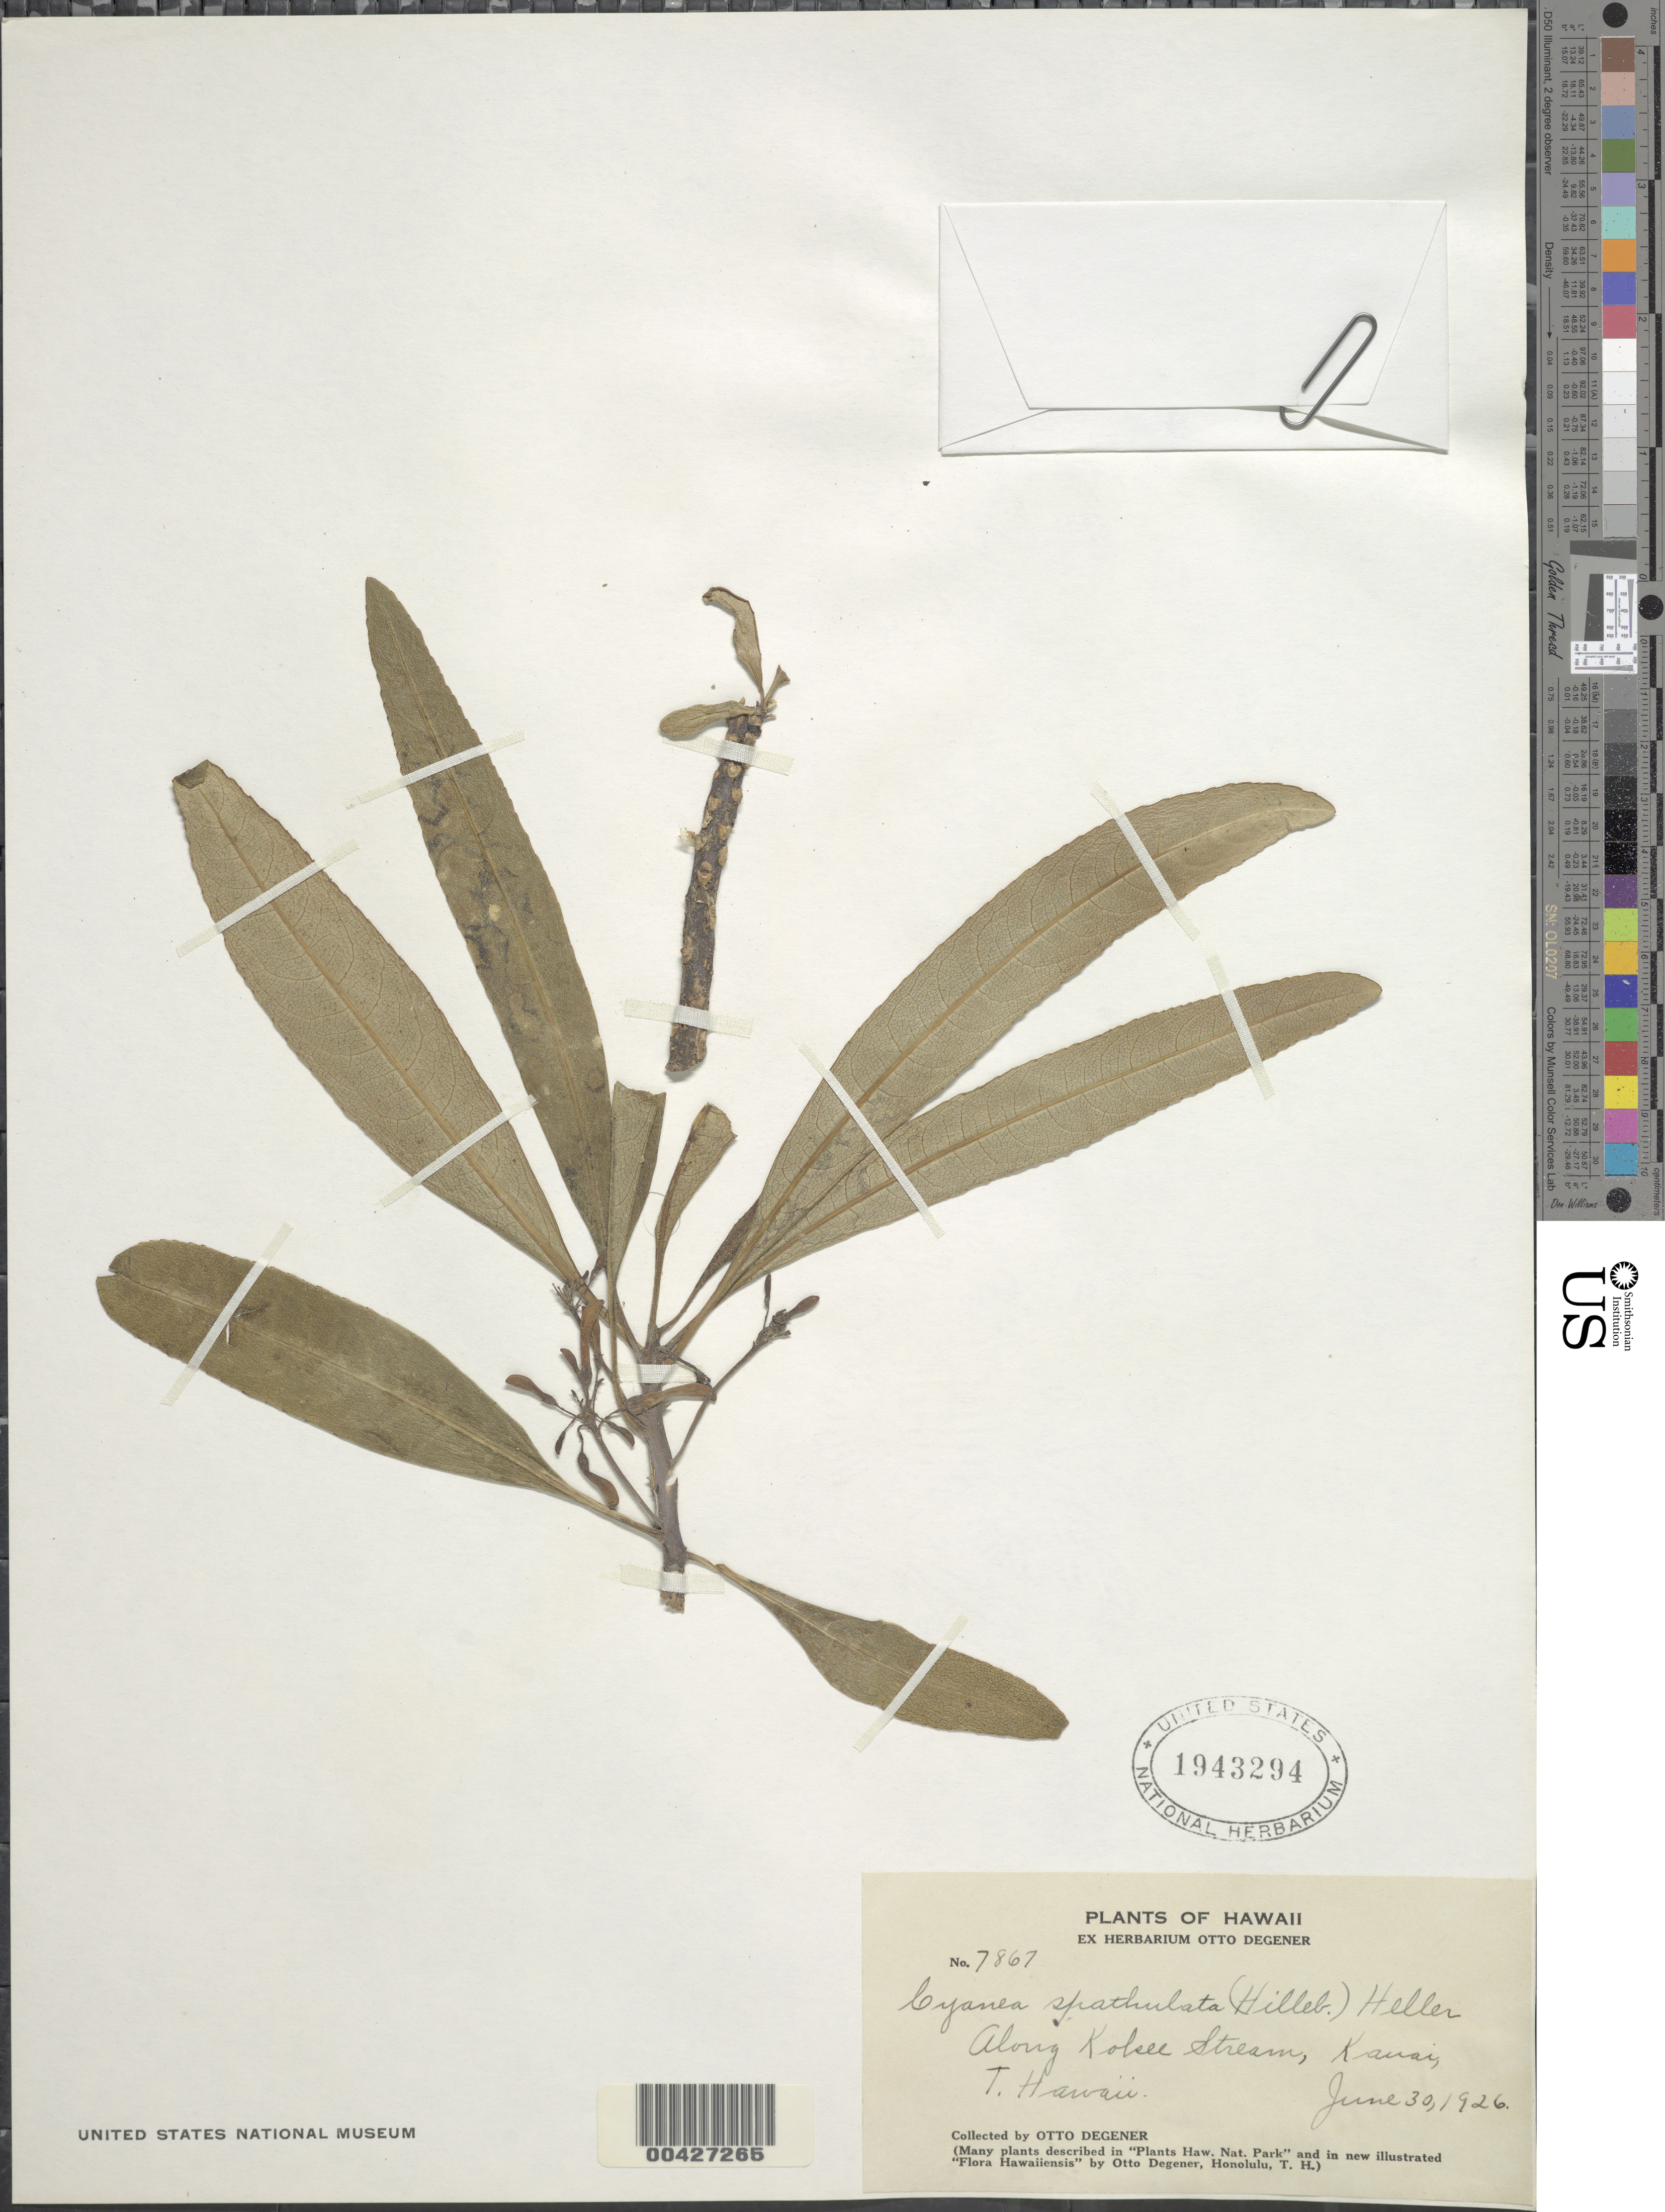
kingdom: Plantae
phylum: Tracheophyta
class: Magnoliopsida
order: Asterales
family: Campanulaceae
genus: Cyanea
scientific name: Cyanea spathulata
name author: (Hillebr.) A. Heller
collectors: O. Degener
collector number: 7867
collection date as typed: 30 Jun 1926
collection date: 1926-06-30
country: United States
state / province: Hawaii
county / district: Kauai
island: Kaua'i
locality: Along Kokee Stream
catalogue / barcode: US 1943294